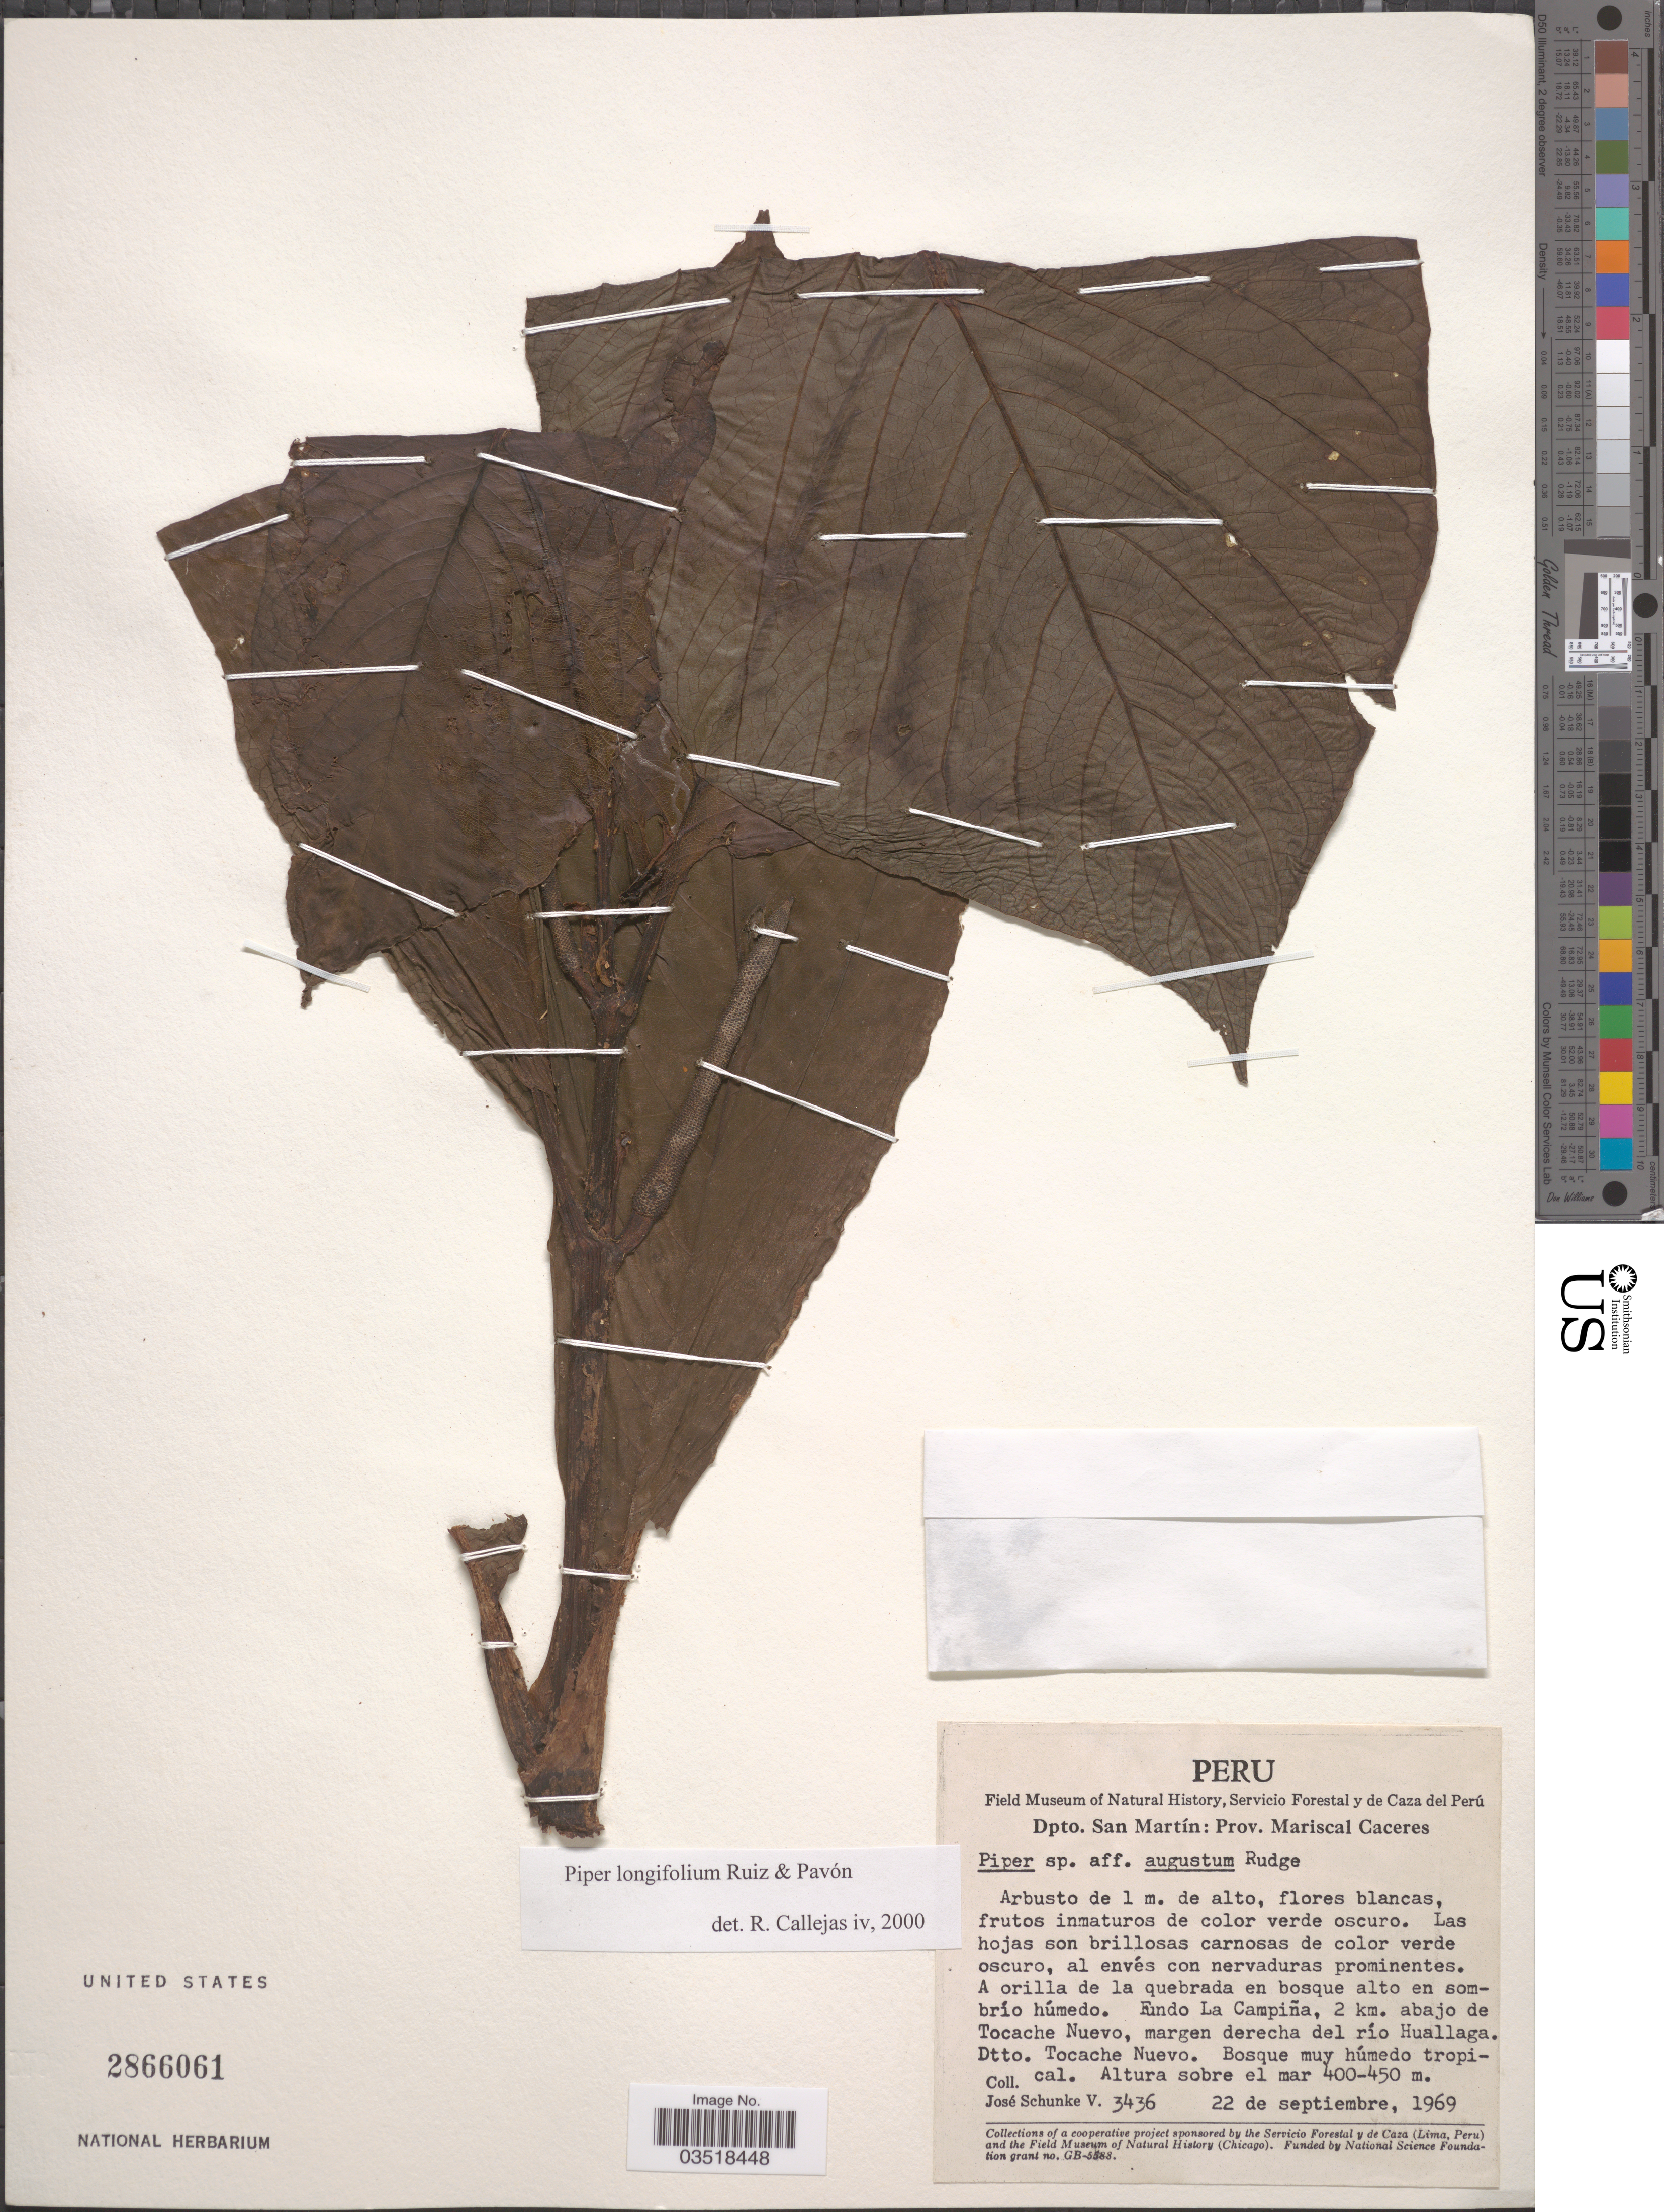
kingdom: Plantae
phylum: Tracheophyta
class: Magnoliopsida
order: Piperales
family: Piperaceae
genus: Piper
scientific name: Piper longifolium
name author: Ruiz & Pav.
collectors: J. Schunke Vigo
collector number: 3436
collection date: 1969-09-22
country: Peru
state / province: San Martín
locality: Dpto. San Martín: Prov. Mariscal Caceres. Fundo La Campiña, 2 km. abajo de Tocache Nuevo, margen derecha del río Huallaga. Dtto. Tocache Nuevo.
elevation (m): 400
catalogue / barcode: US 2866061